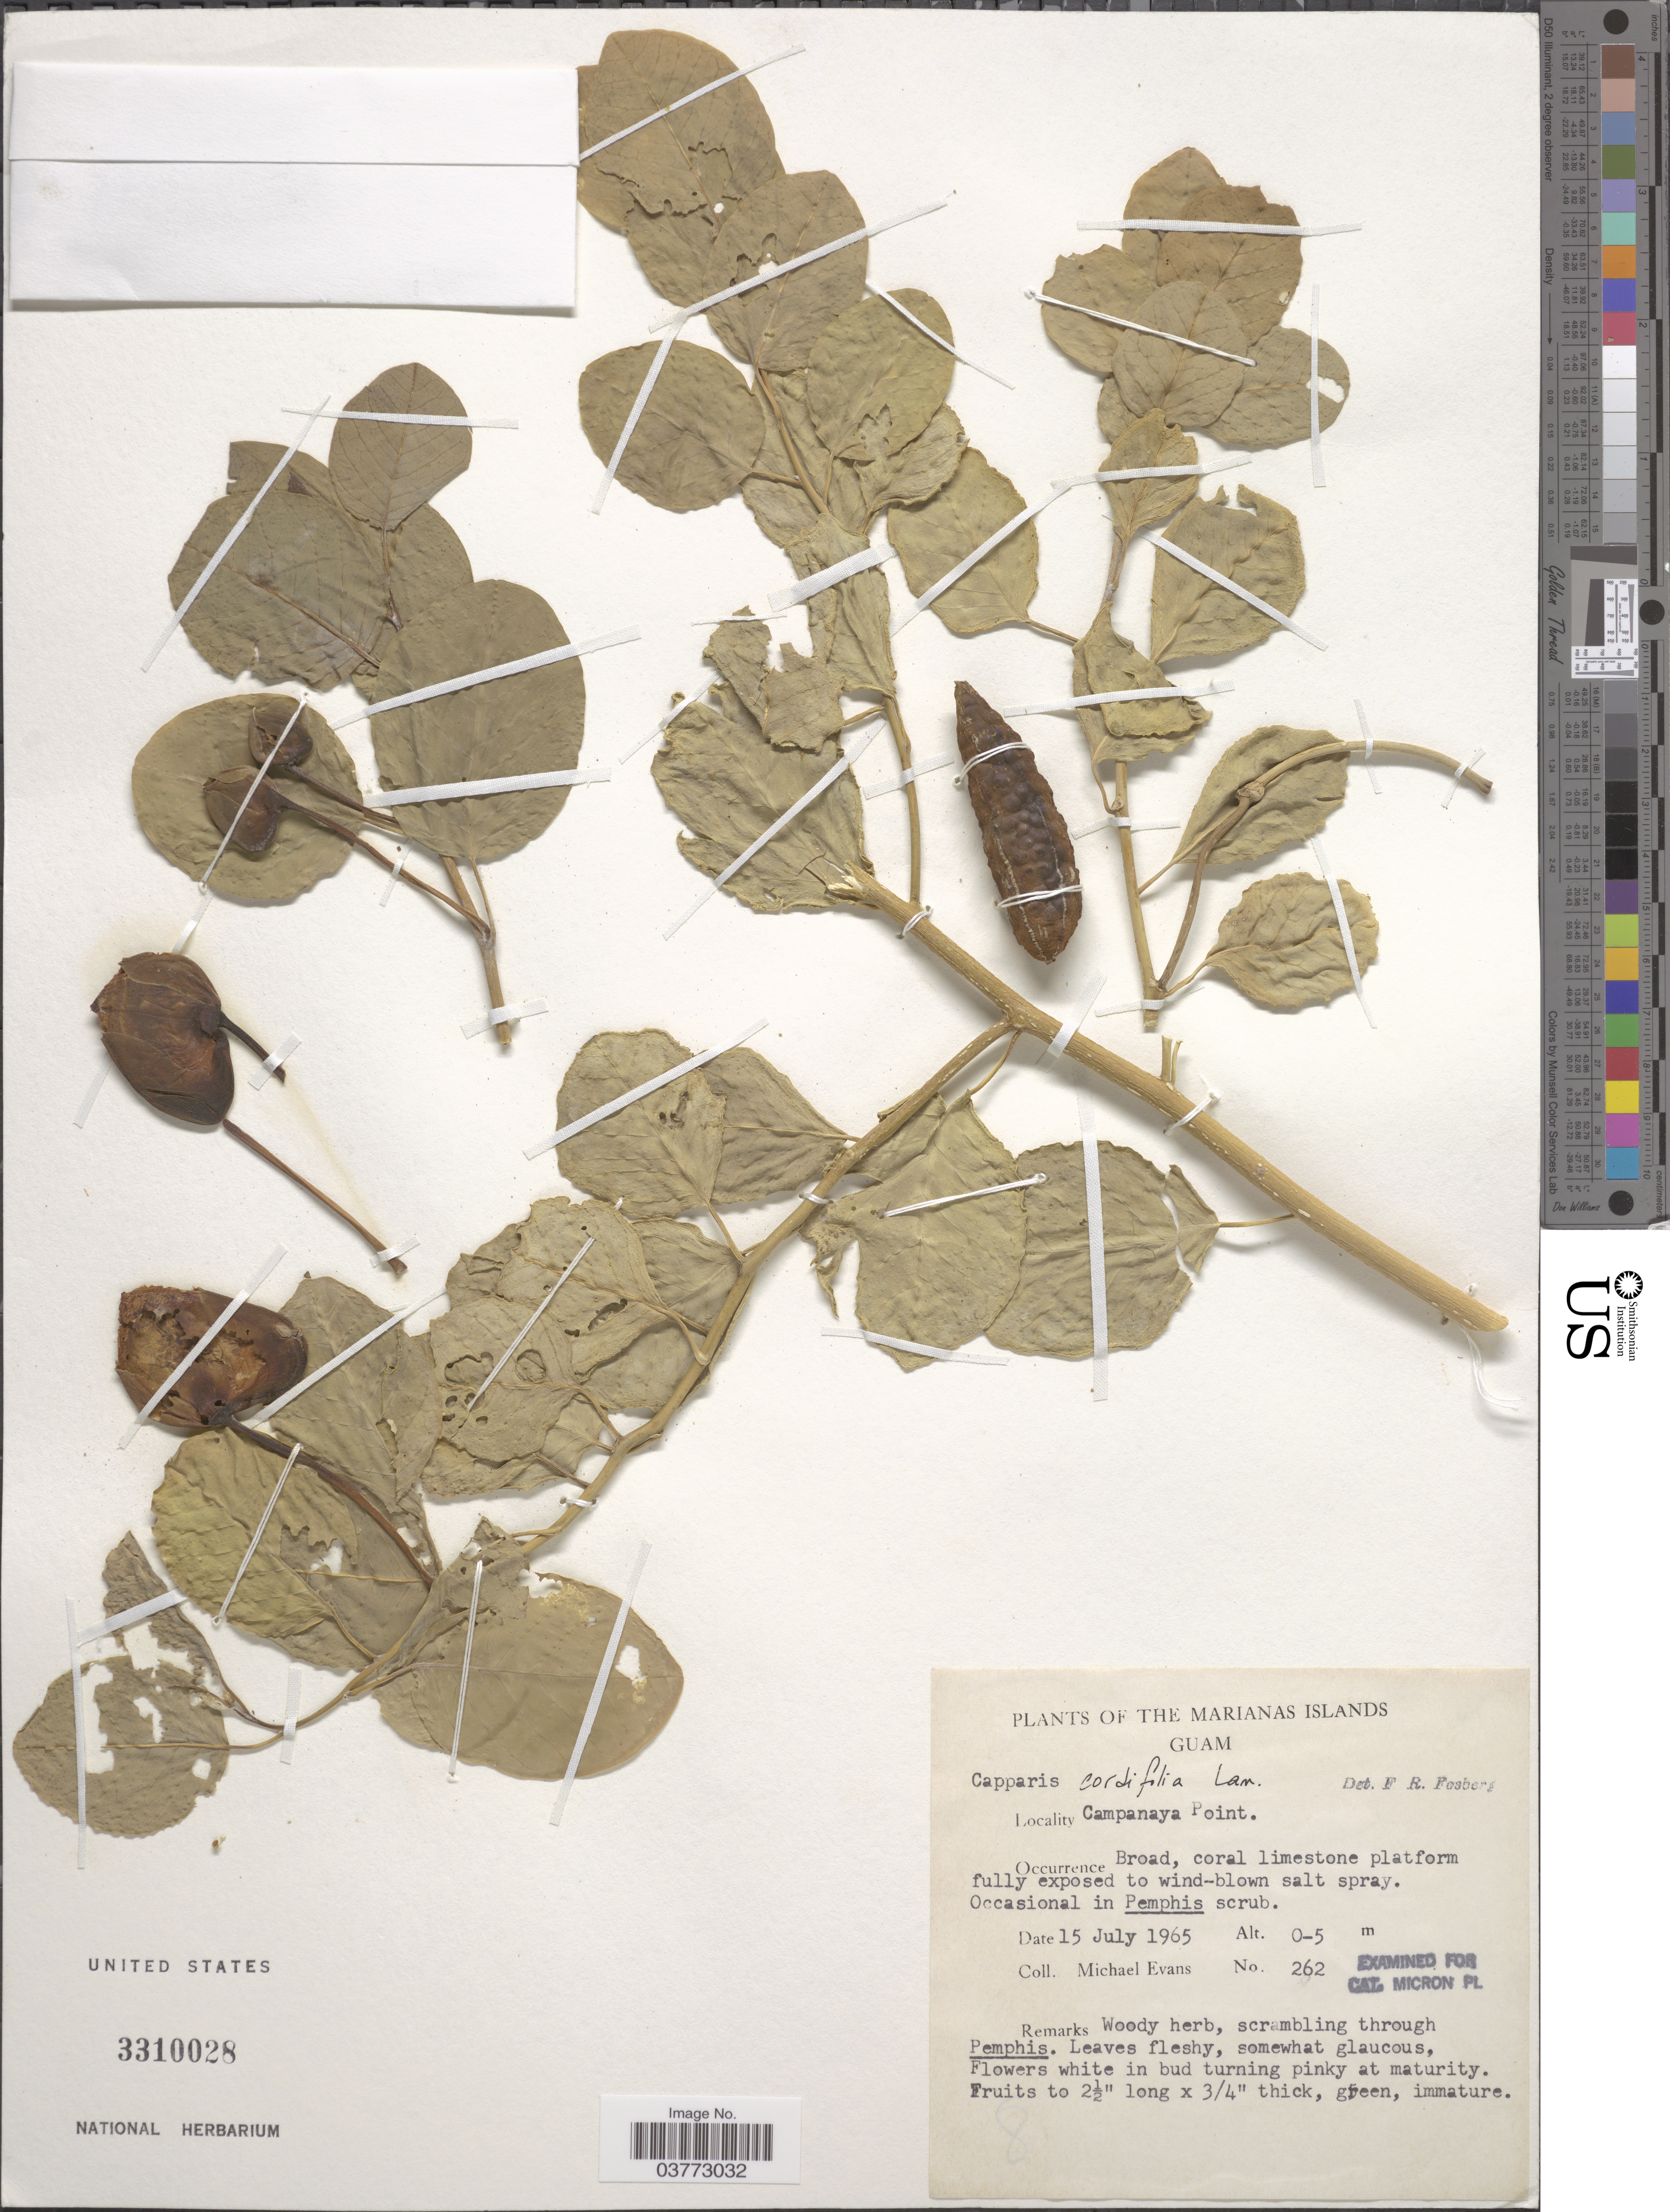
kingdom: Plantae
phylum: Tracheophyta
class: Magnoliopsida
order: Brassicales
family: Capparaceae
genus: Capparis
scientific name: Capparis spinosa subsp. cordifolia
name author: (Lam.) Fici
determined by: Wagner, W. L., (BOT), Smithsonian Institution - National Museum of Natural History (UNITED STATES)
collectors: M. Evans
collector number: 262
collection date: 1965-07-15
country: Guam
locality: The Marianas Islands. Campanaya Point.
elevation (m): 0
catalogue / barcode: US 3310028